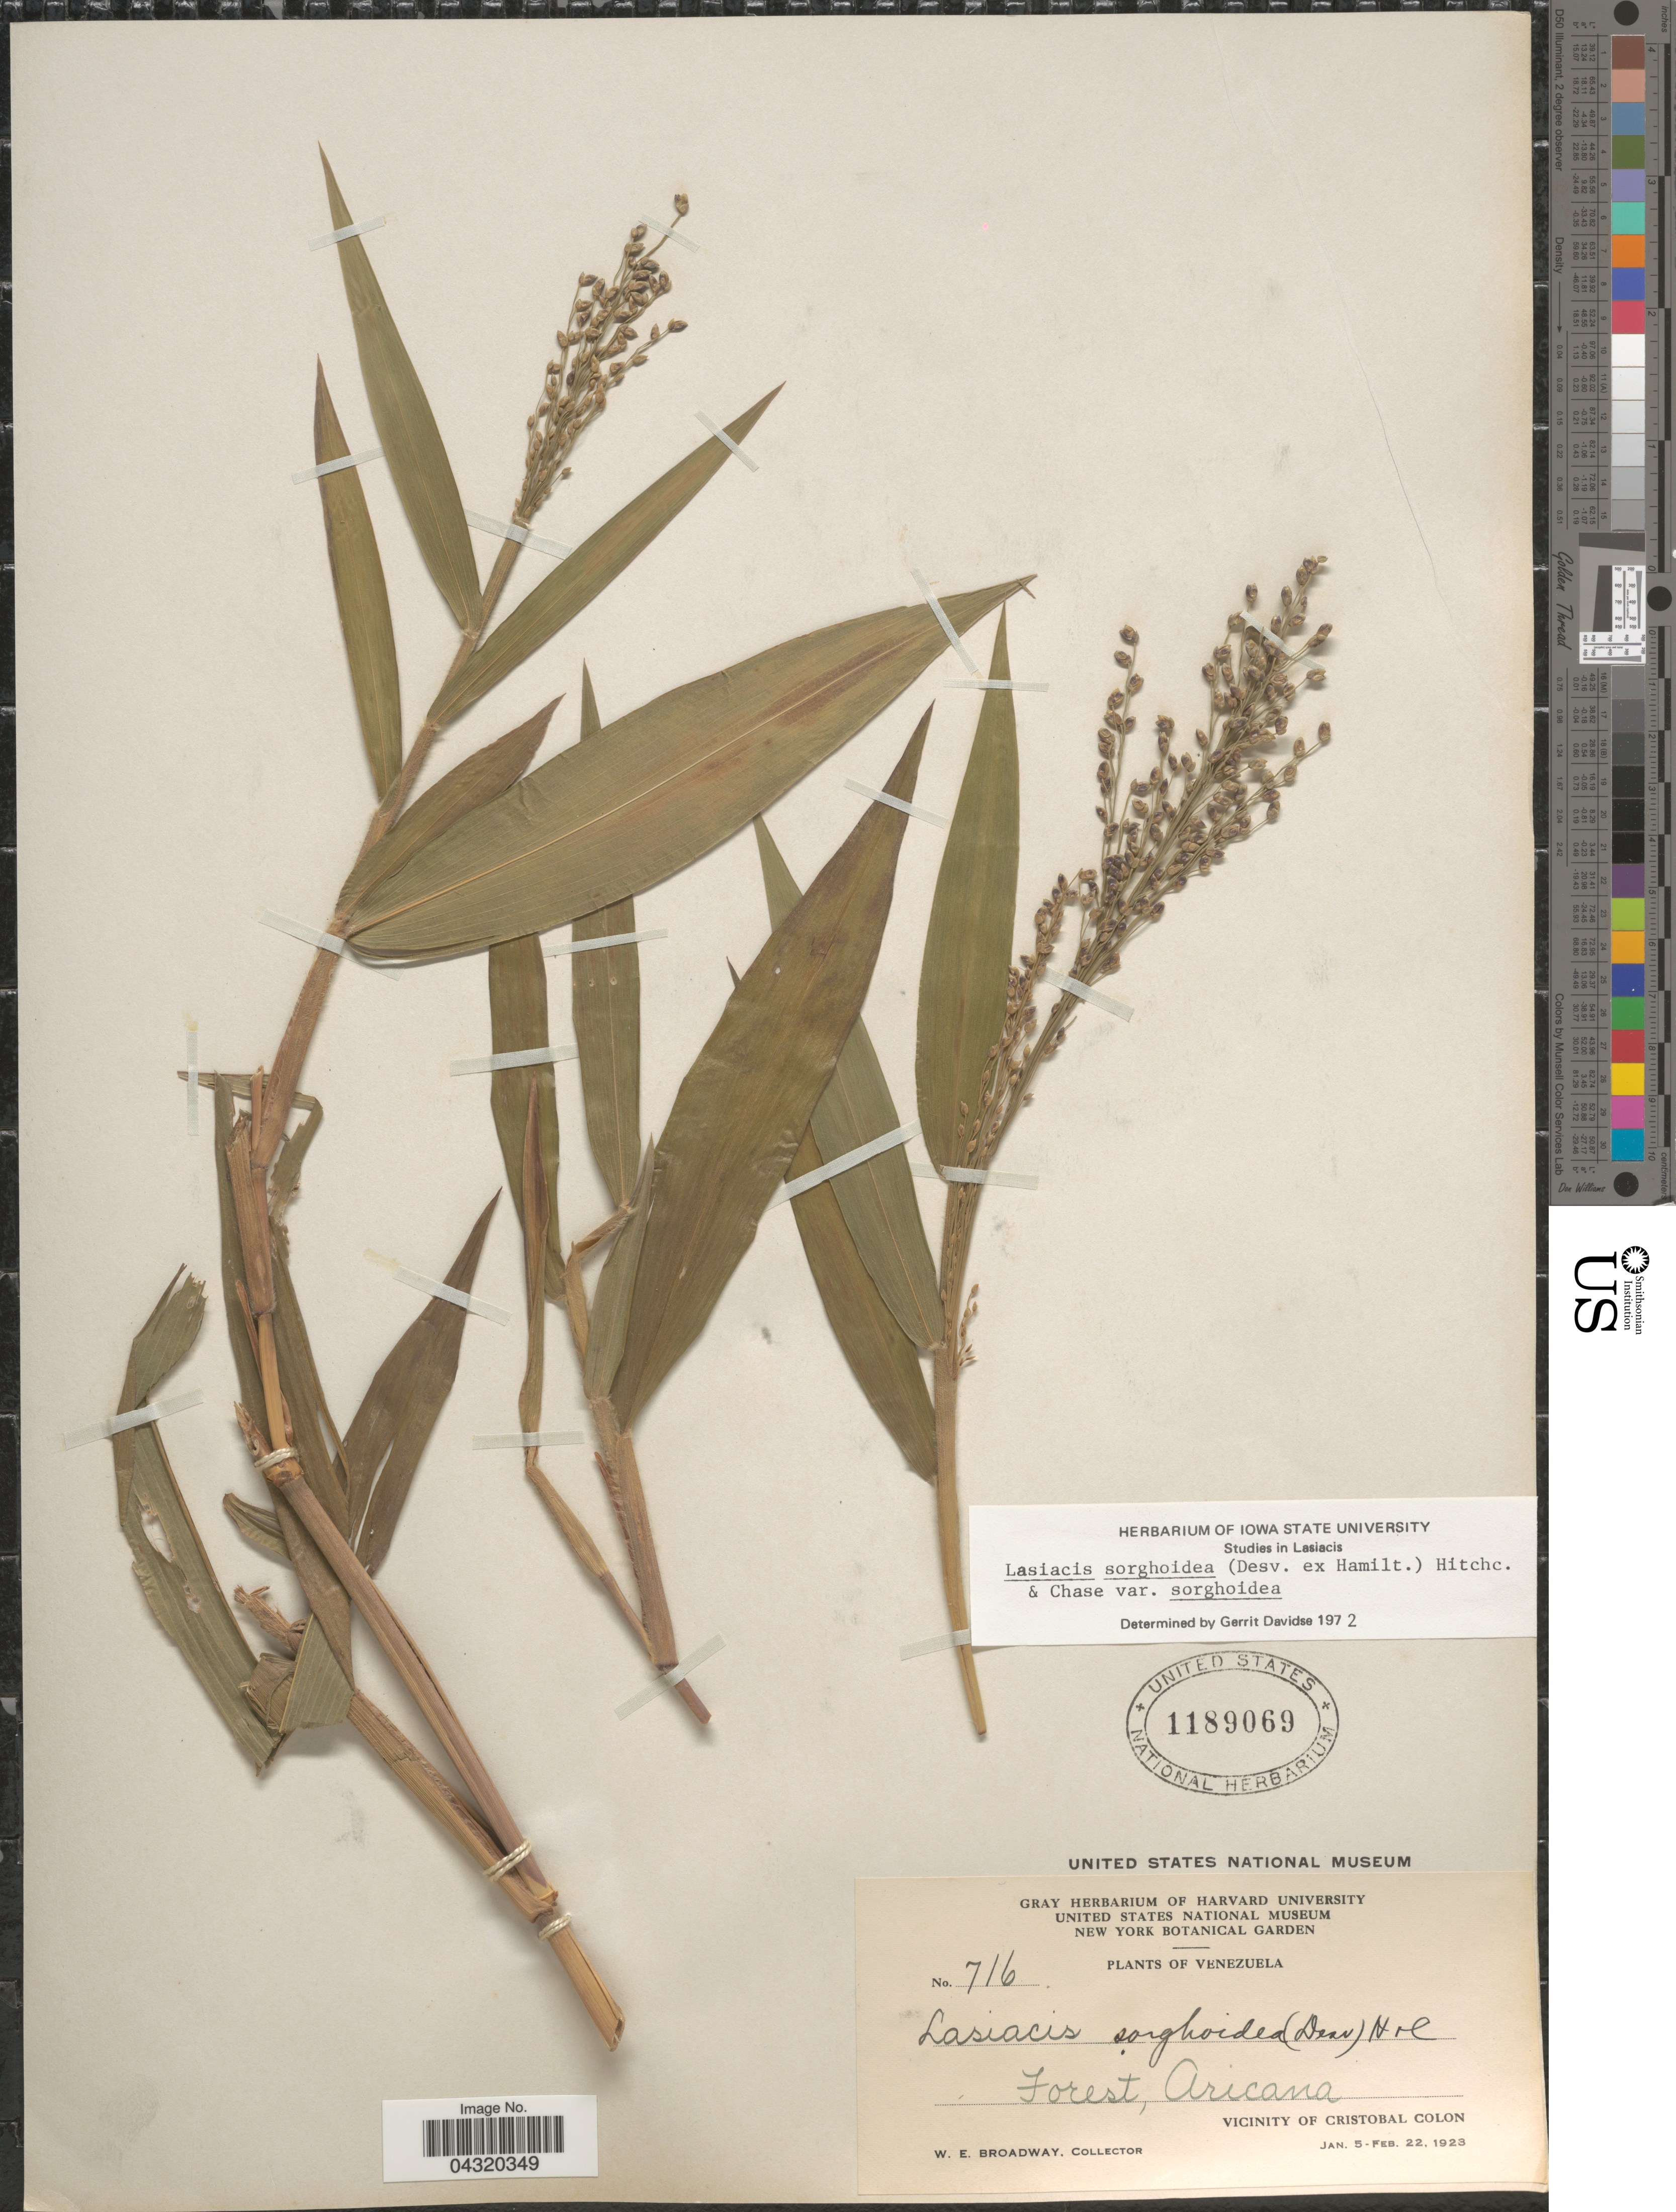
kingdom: Plantae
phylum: Tracheophyta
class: Liliopsida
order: Poales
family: Poaceae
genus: Lasiacis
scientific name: Lasiacis sorghoidea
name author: (Desv. ex Ham.) Hitchc. & Chase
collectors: W. E. Broadway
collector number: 716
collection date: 1923-01-05/1923-02-22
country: Venezuela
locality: Forest, Aricana. Vicinity of Cristobal Colon.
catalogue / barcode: US 1189069